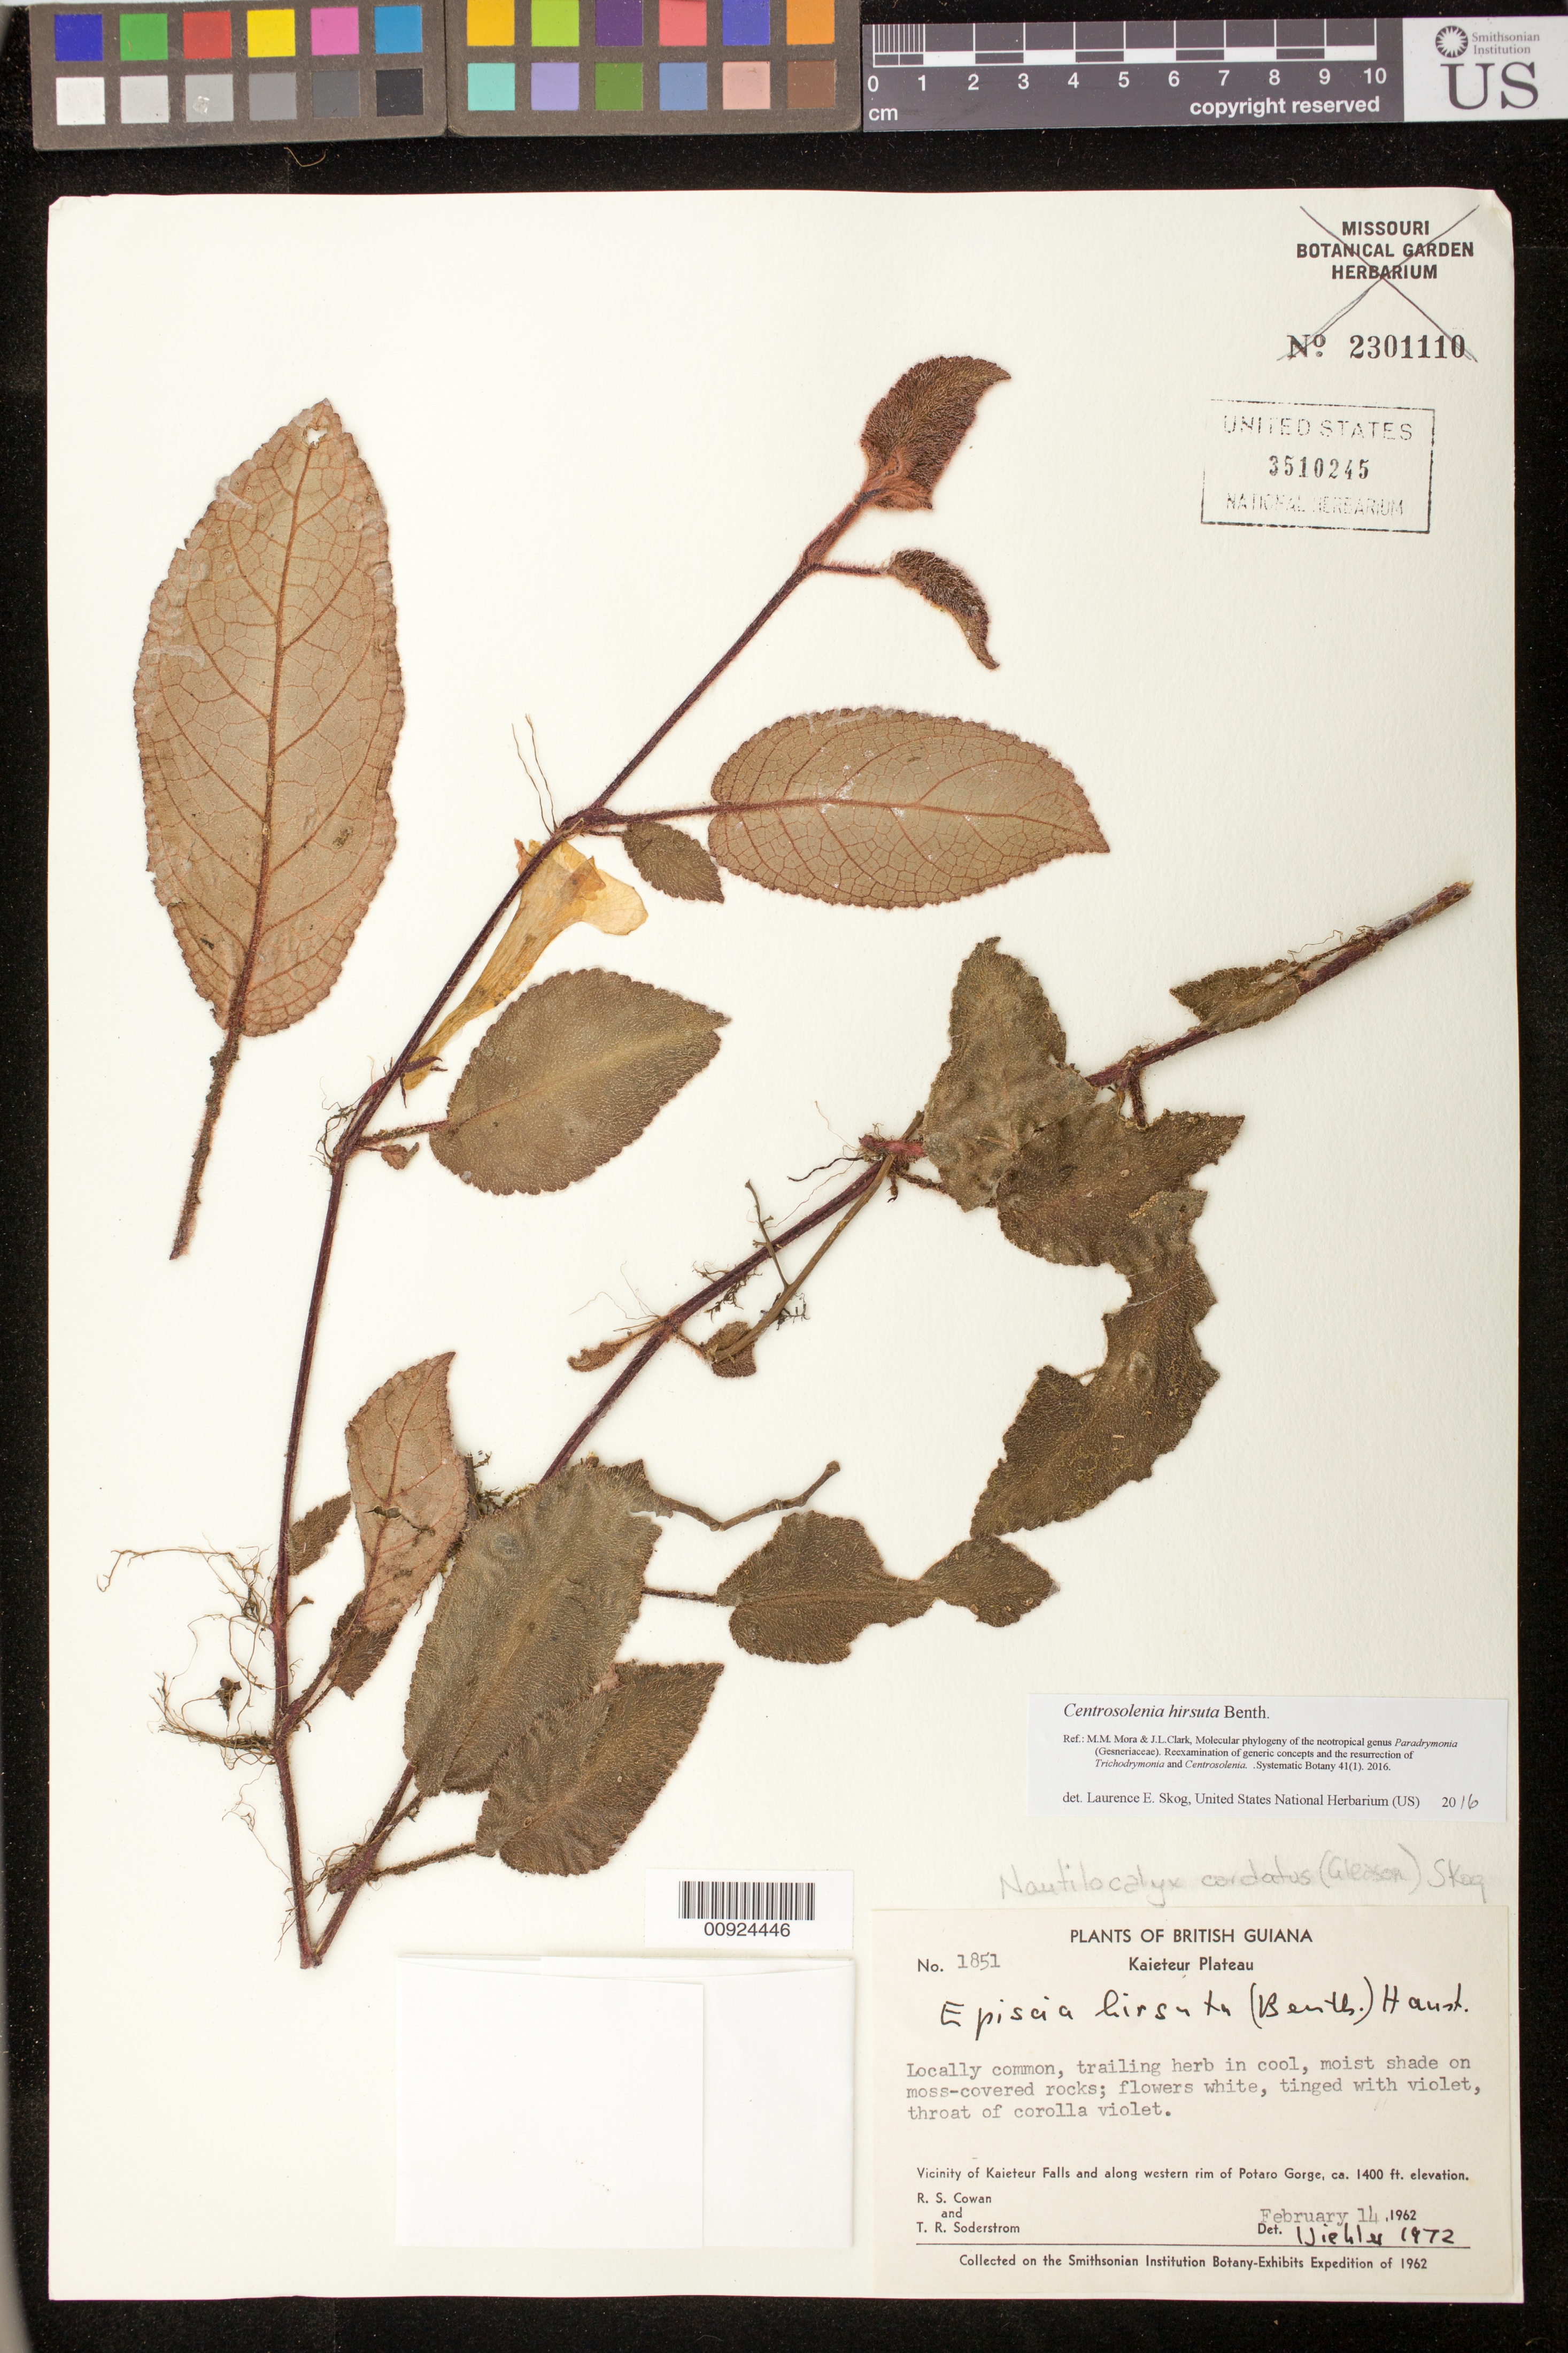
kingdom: Plantae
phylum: Tracheophyta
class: Magnoliopsida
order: Lamiales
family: Gesneriaceae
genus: Centrosolenia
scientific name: Centrosolenia hirsuta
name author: Benth.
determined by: Skog, Laurence E.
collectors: R. S. Cowan & T. R. Soderstrom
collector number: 1851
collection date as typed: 14 Feb 1962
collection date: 1962-02-14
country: Guyana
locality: Kaieteur Plateau, Vicinity of Kaieteur Falls andn along western rim of Potaro Gorge.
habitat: In cool, moist shade on moss-covered rocks.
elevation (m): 427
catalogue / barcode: US 3510245